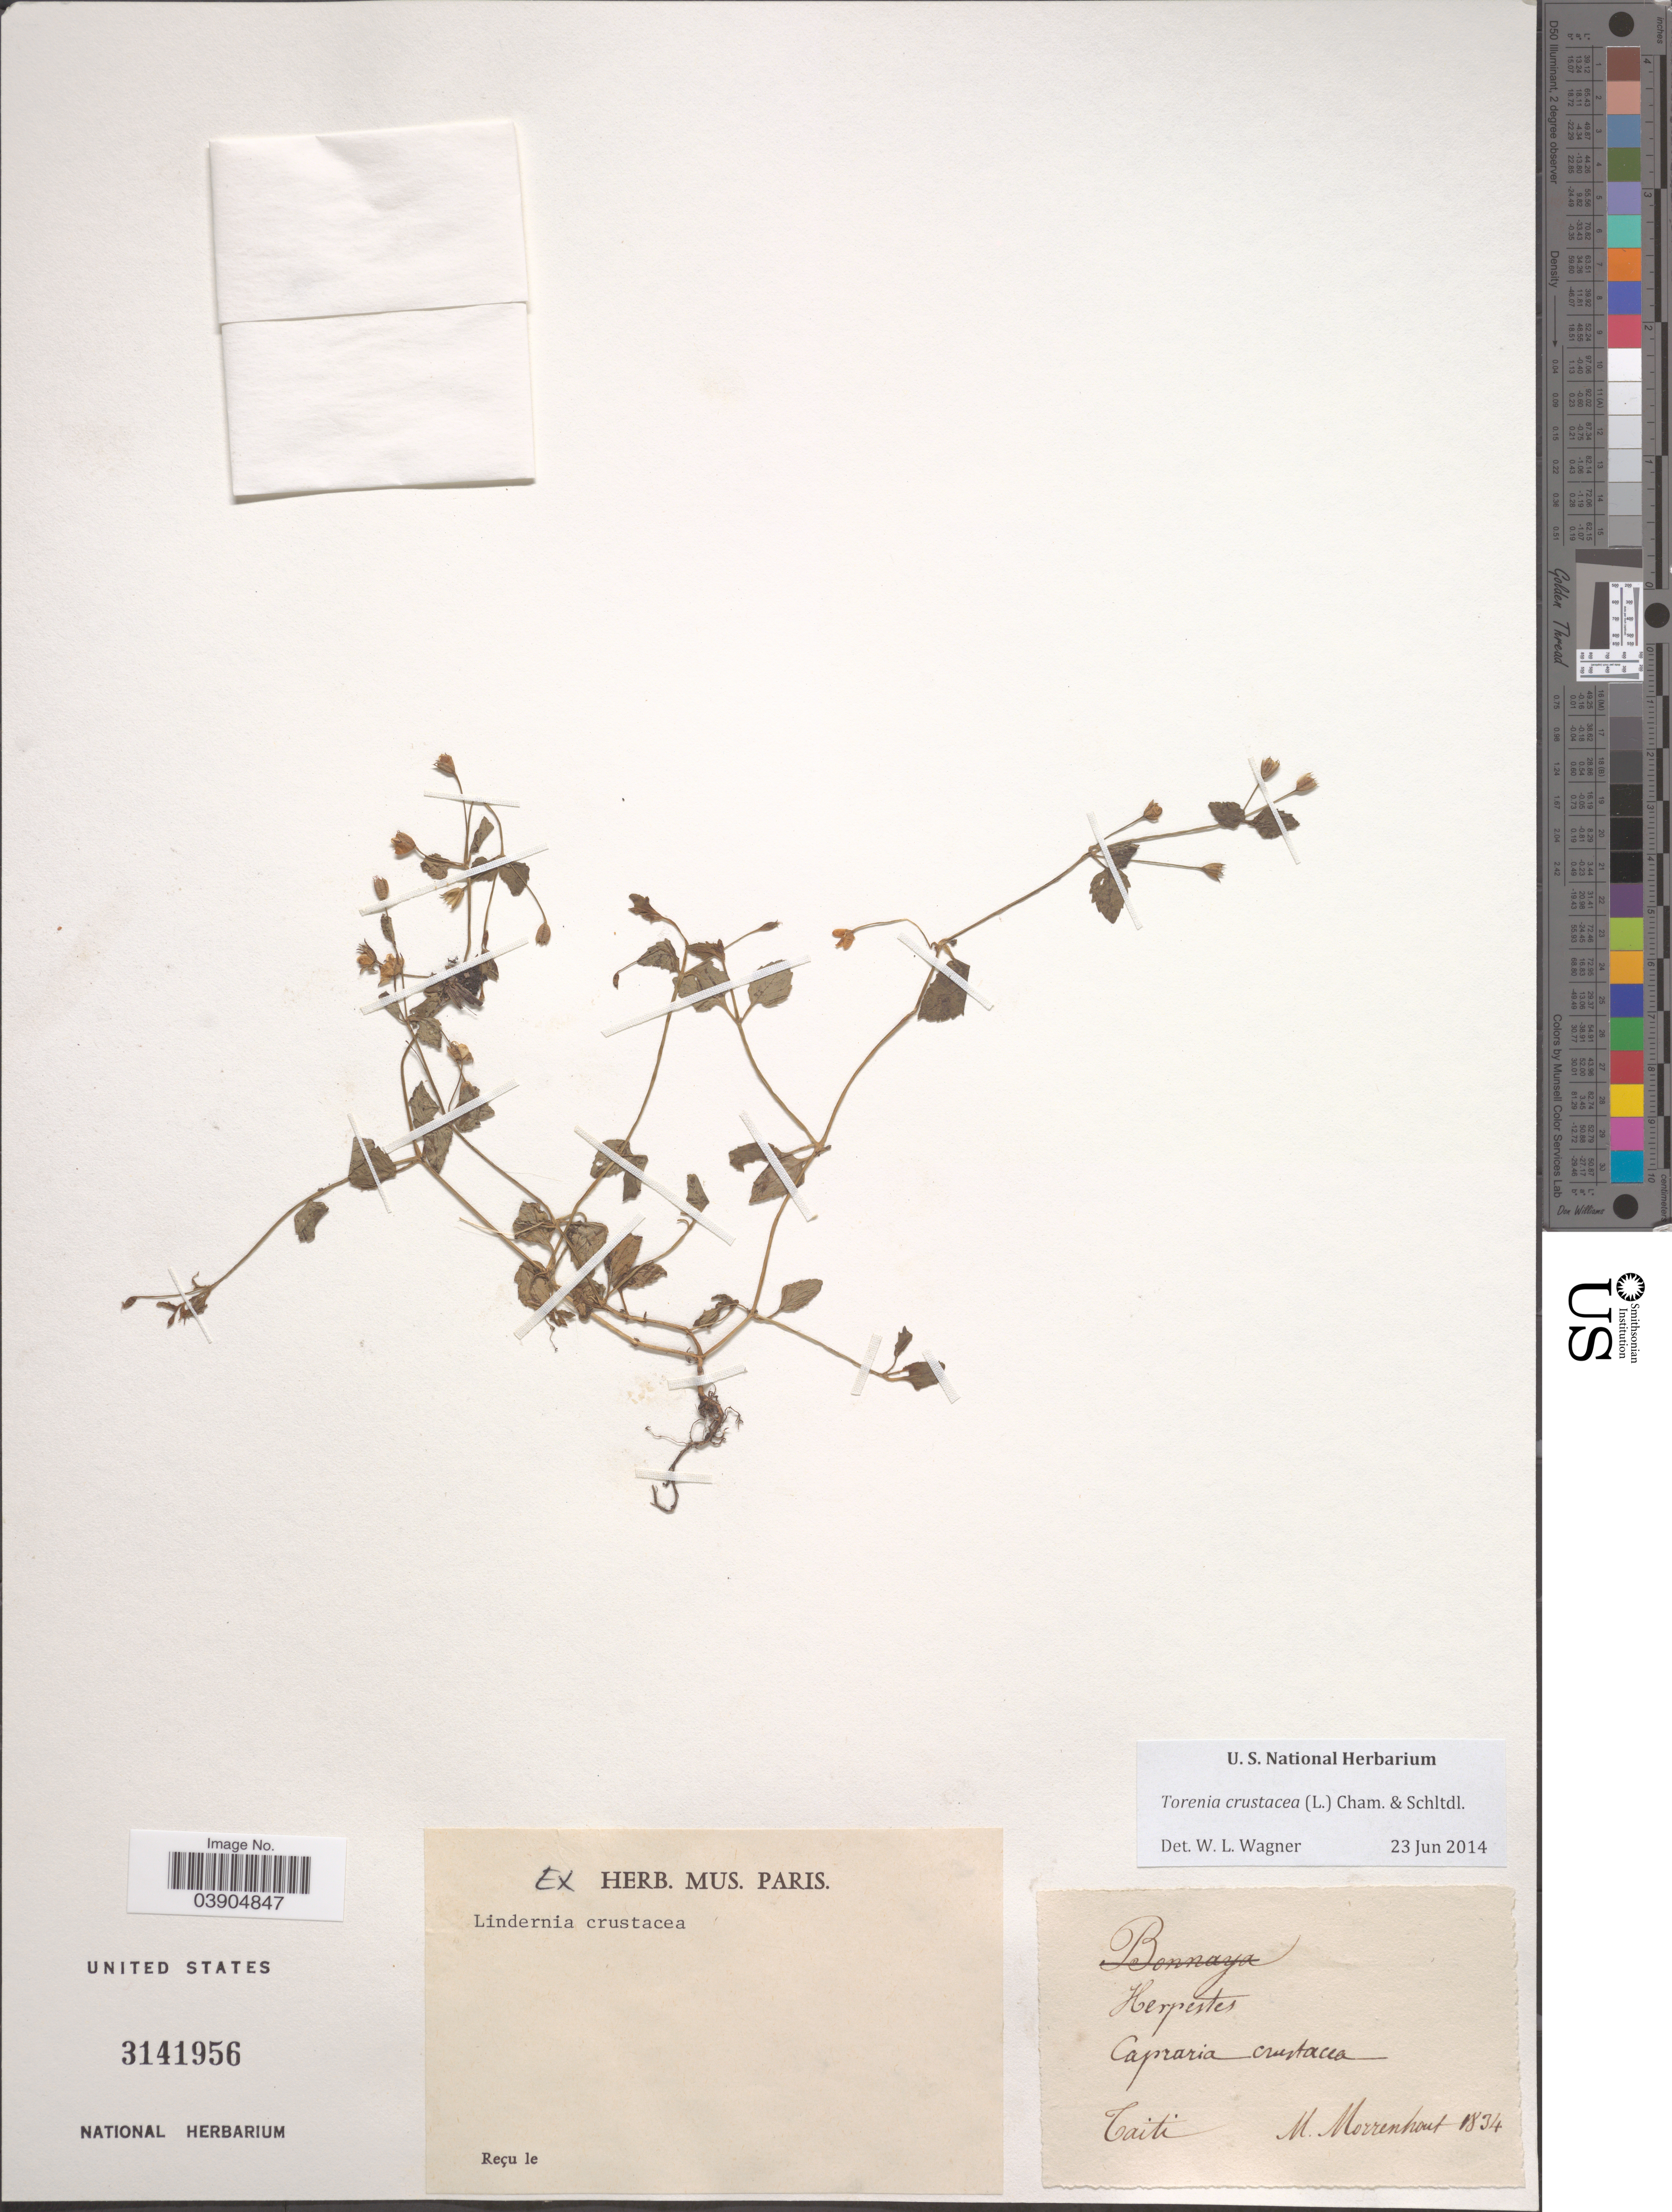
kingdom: Plantae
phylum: Tracheophyta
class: Magnoliopsida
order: Lamiales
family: Linderniaceae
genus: Lindernia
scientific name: Lindernia crustacea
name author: (L.) F. Muell.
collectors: P. H. Moore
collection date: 1834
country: French Polynesia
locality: Taiti.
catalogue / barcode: US 3141956